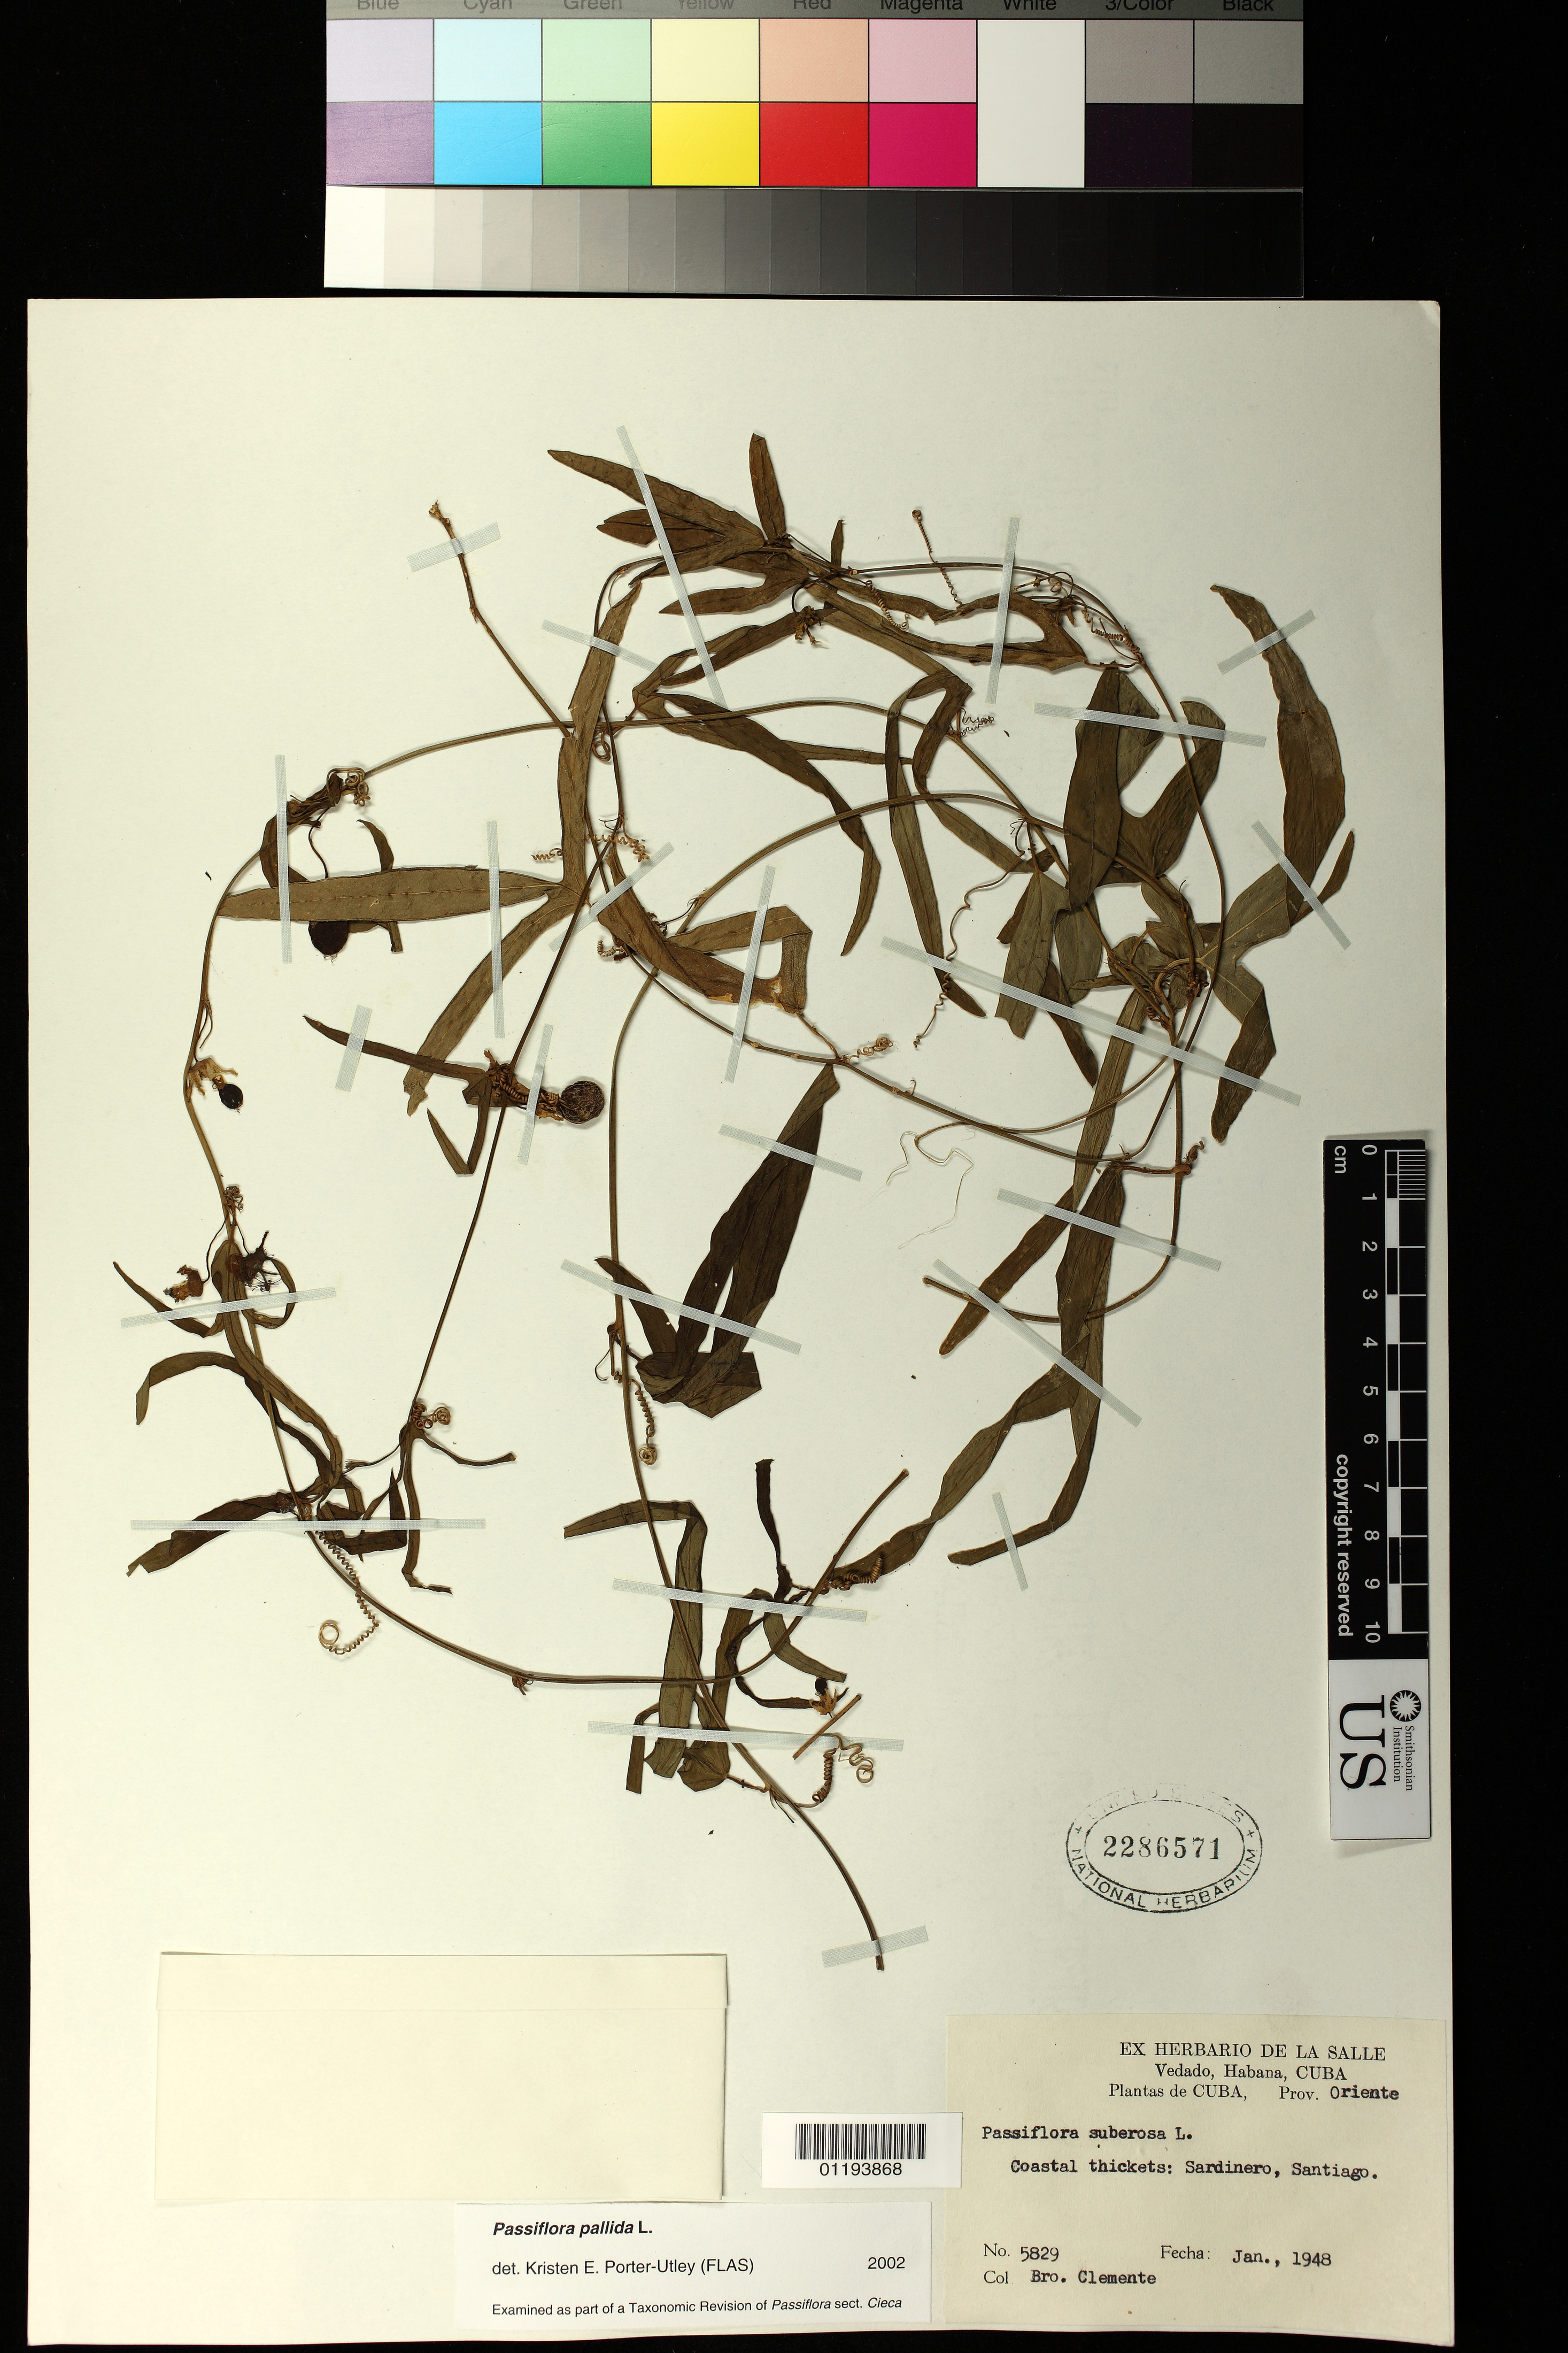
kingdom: Plantae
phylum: Tracheophyta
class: Magnoliopsida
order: Malpighiales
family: Passifloraceae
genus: Passiflora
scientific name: Passiflora pallida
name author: L.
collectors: Bro. Clemente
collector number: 5829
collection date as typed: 1948-01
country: Cuba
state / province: Santiago de Cuba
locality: Sardinero, Santiago. Province Oriente.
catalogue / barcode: US 2286571